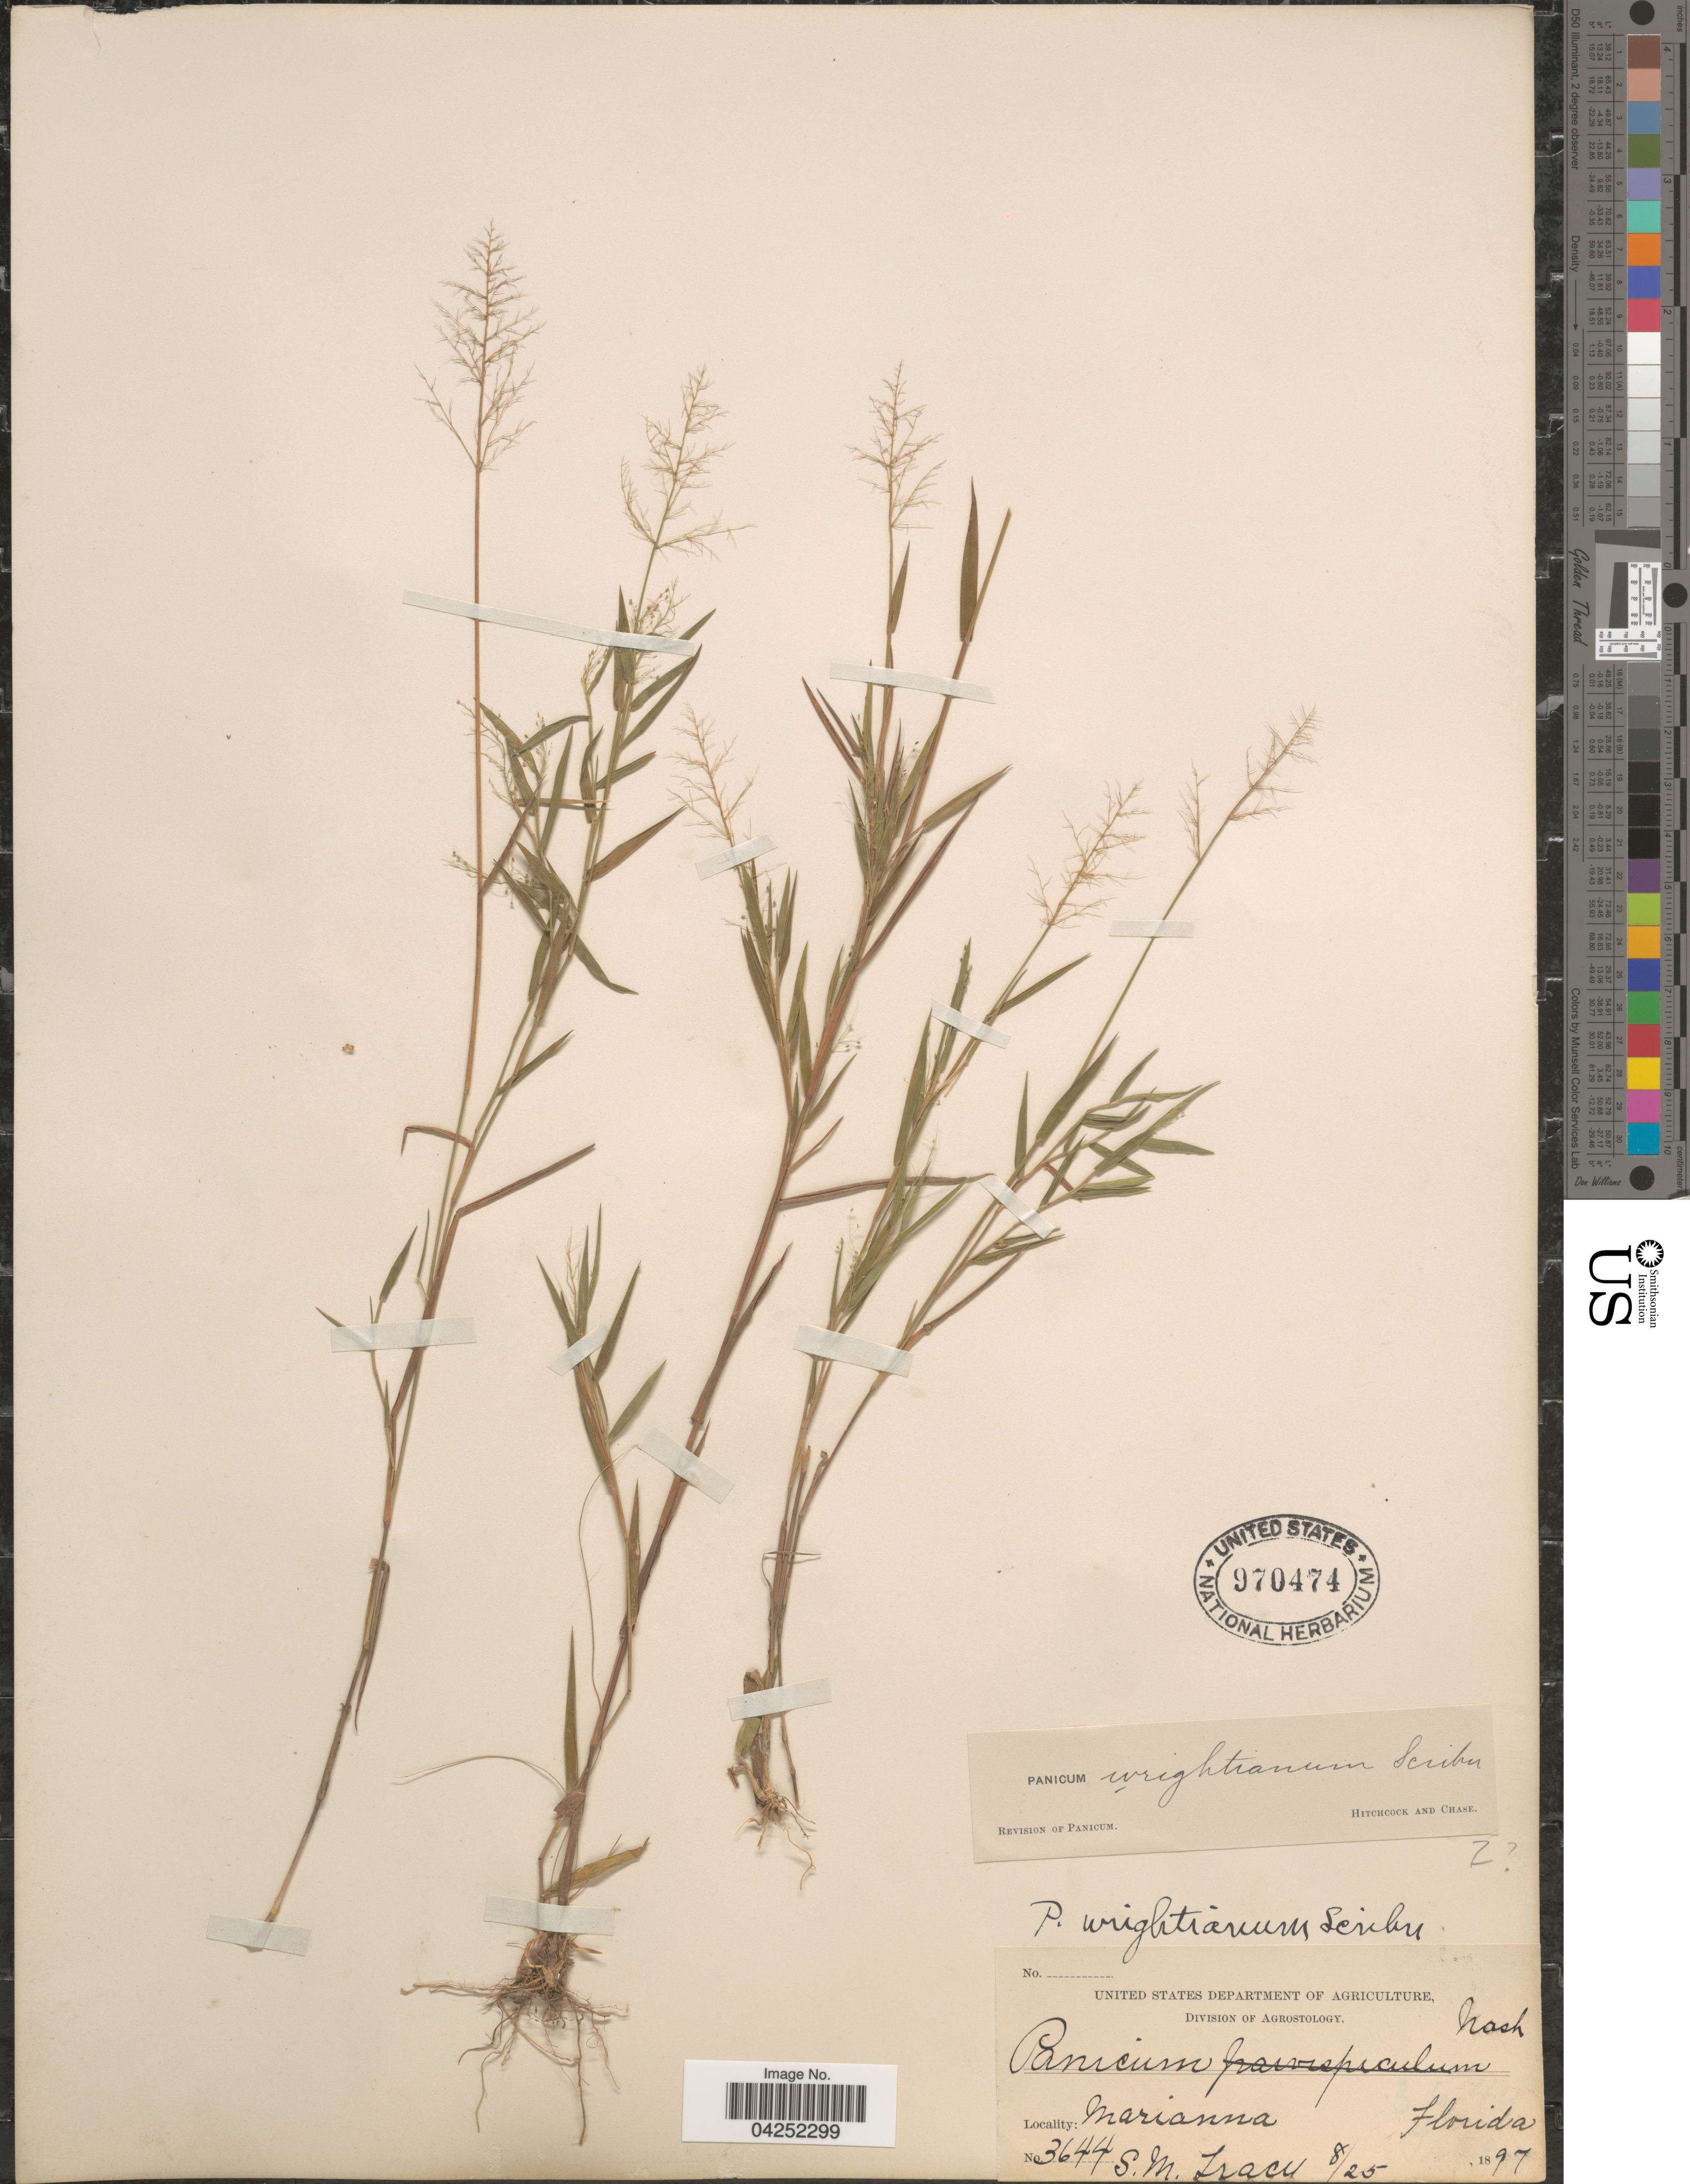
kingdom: Plantae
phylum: Tracheophyta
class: Liliopsida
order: Poales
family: Poaceae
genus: Dichanthelium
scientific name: Dichanthelium acuminatum var. longiligulatum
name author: (Nash) Gould & C.A. Clark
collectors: S. M. Tracy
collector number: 3644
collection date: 1897-08-25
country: United States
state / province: Florida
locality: Marianna.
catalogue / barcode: US 970474